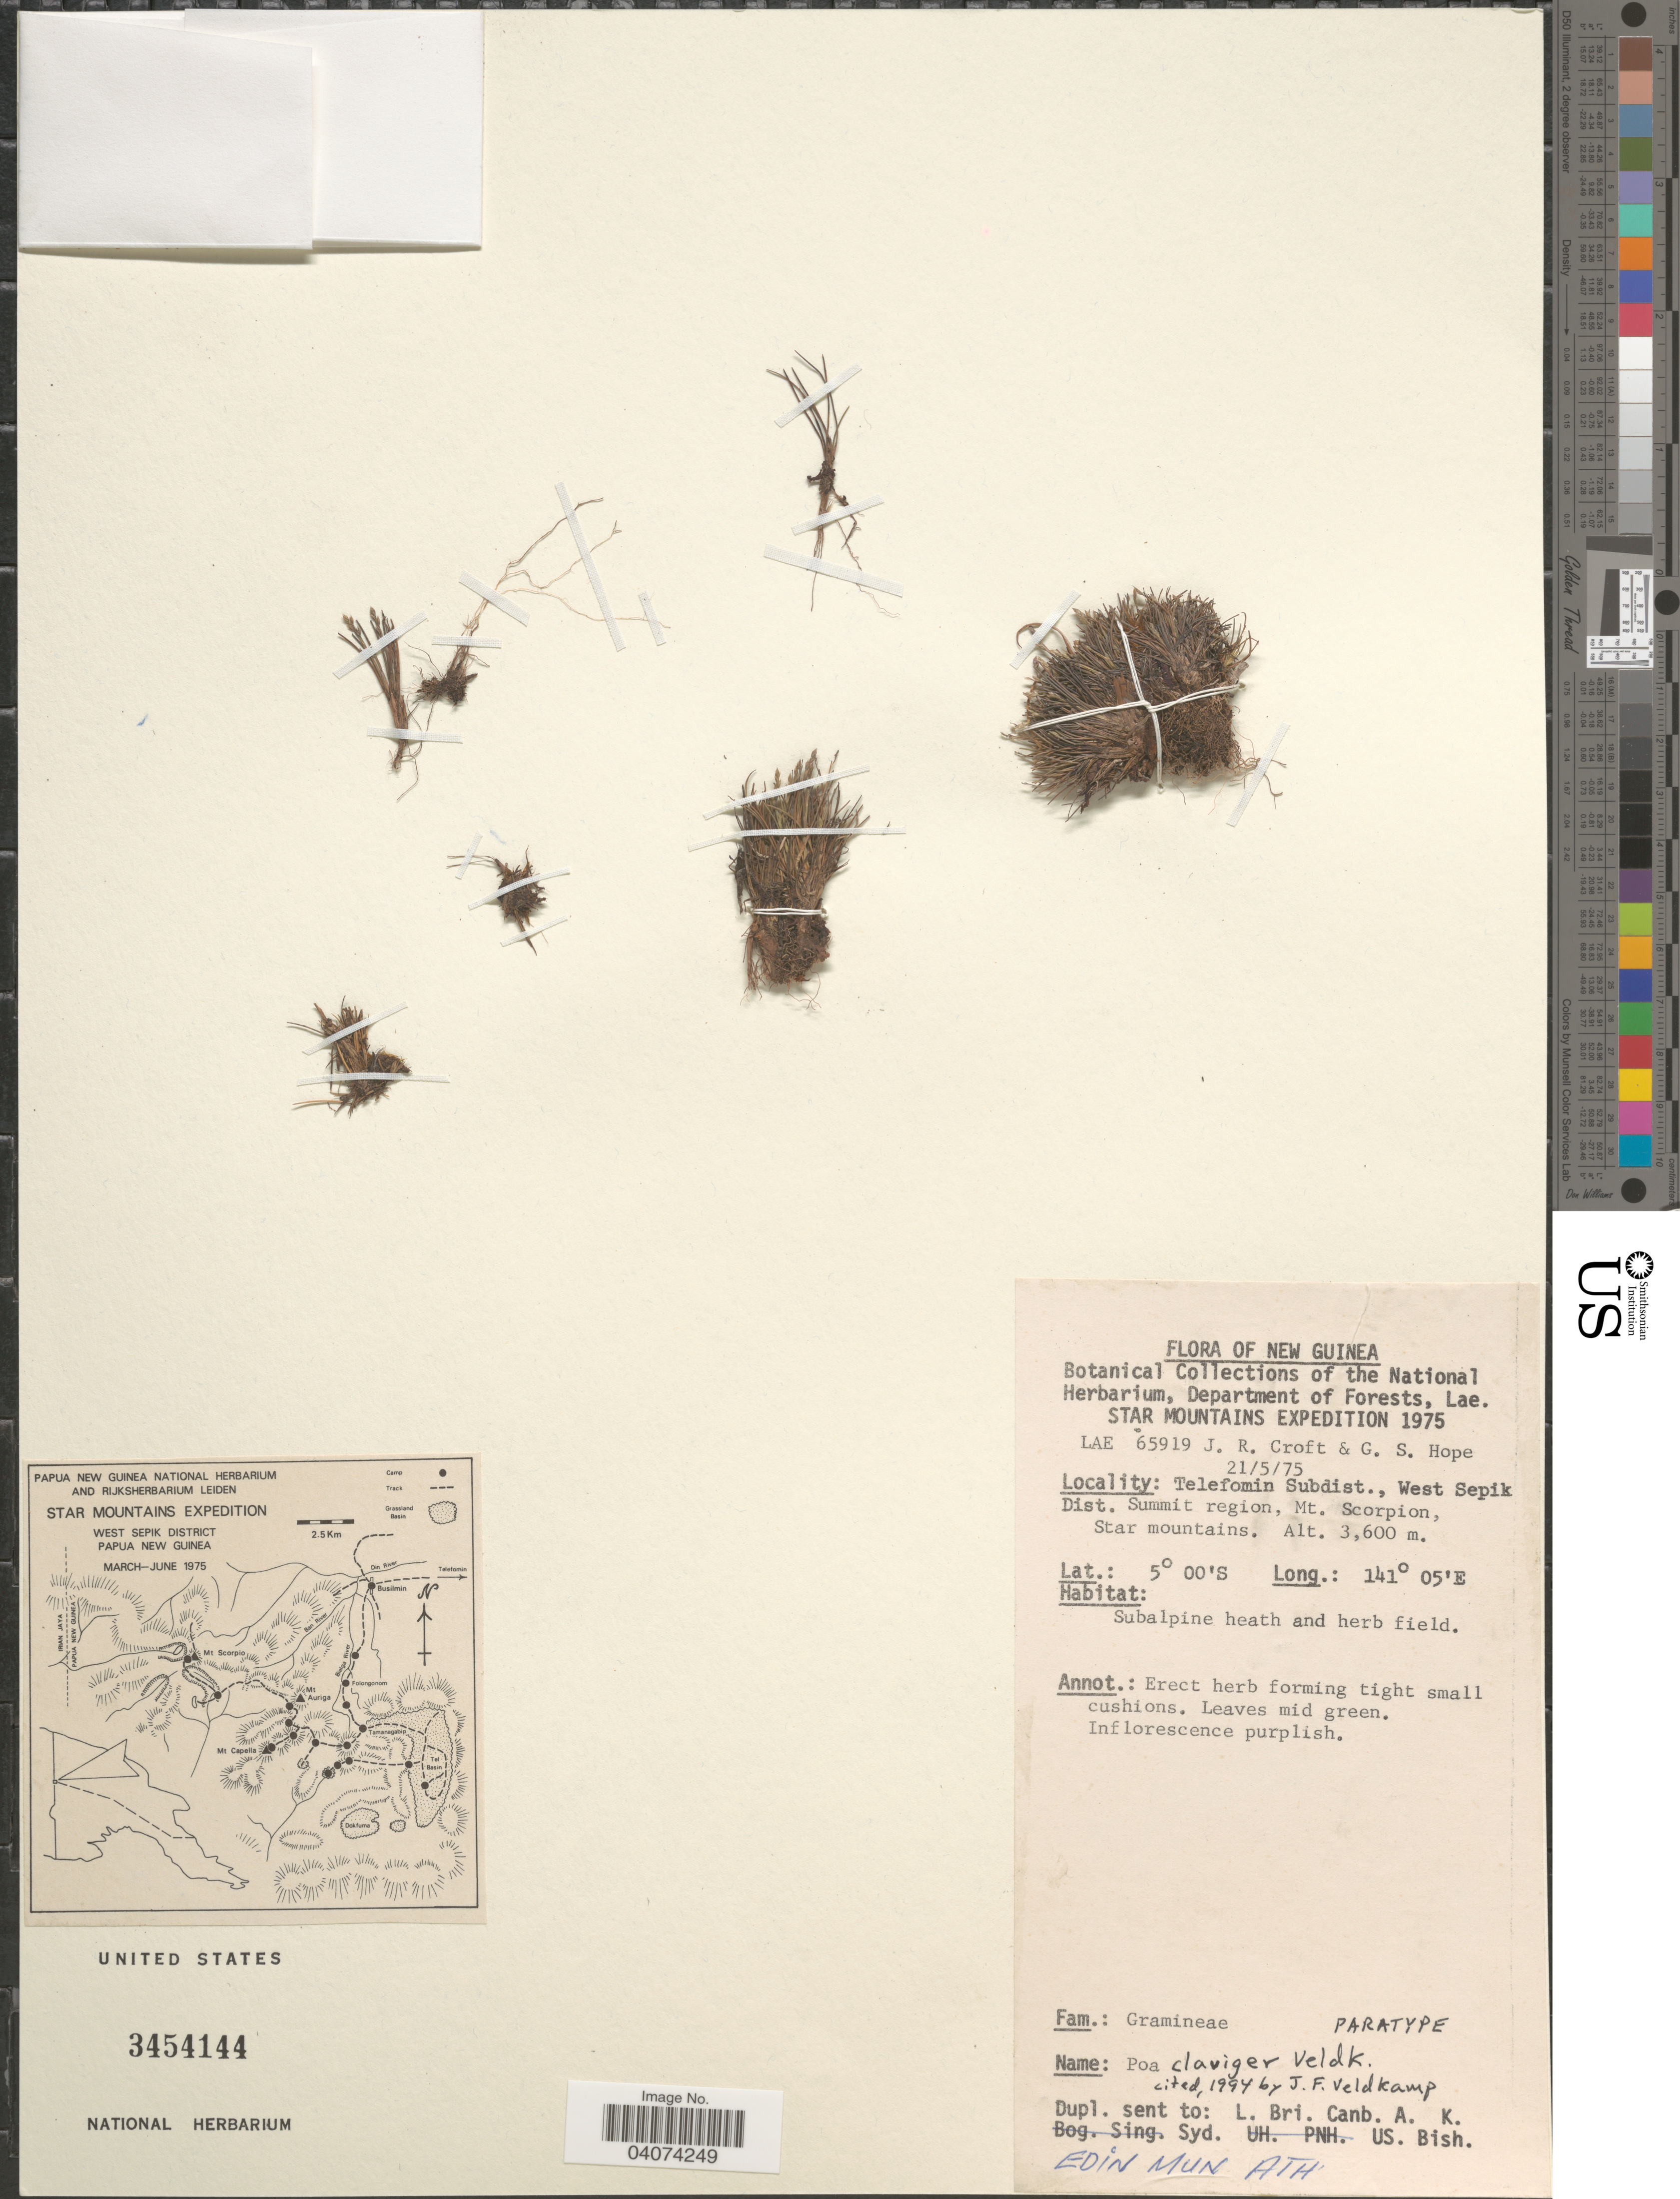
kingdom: Plantae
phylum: Tracheophyta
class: Liliopsida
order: Poales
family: Poaceae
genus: Poa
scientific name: Poa callosa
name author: Stapf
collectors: J. R. Croft & G. Hope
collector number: LAE65919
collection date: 1975-05-21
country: Papua New Guinea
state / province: Sandaun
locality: Star Mountains Expedition 1975. Telefomin Subdistr., West Sepik. Dist. Summit region, Mt. Scorpion, Star mountains.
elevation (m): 3600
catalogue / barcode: US 3454144